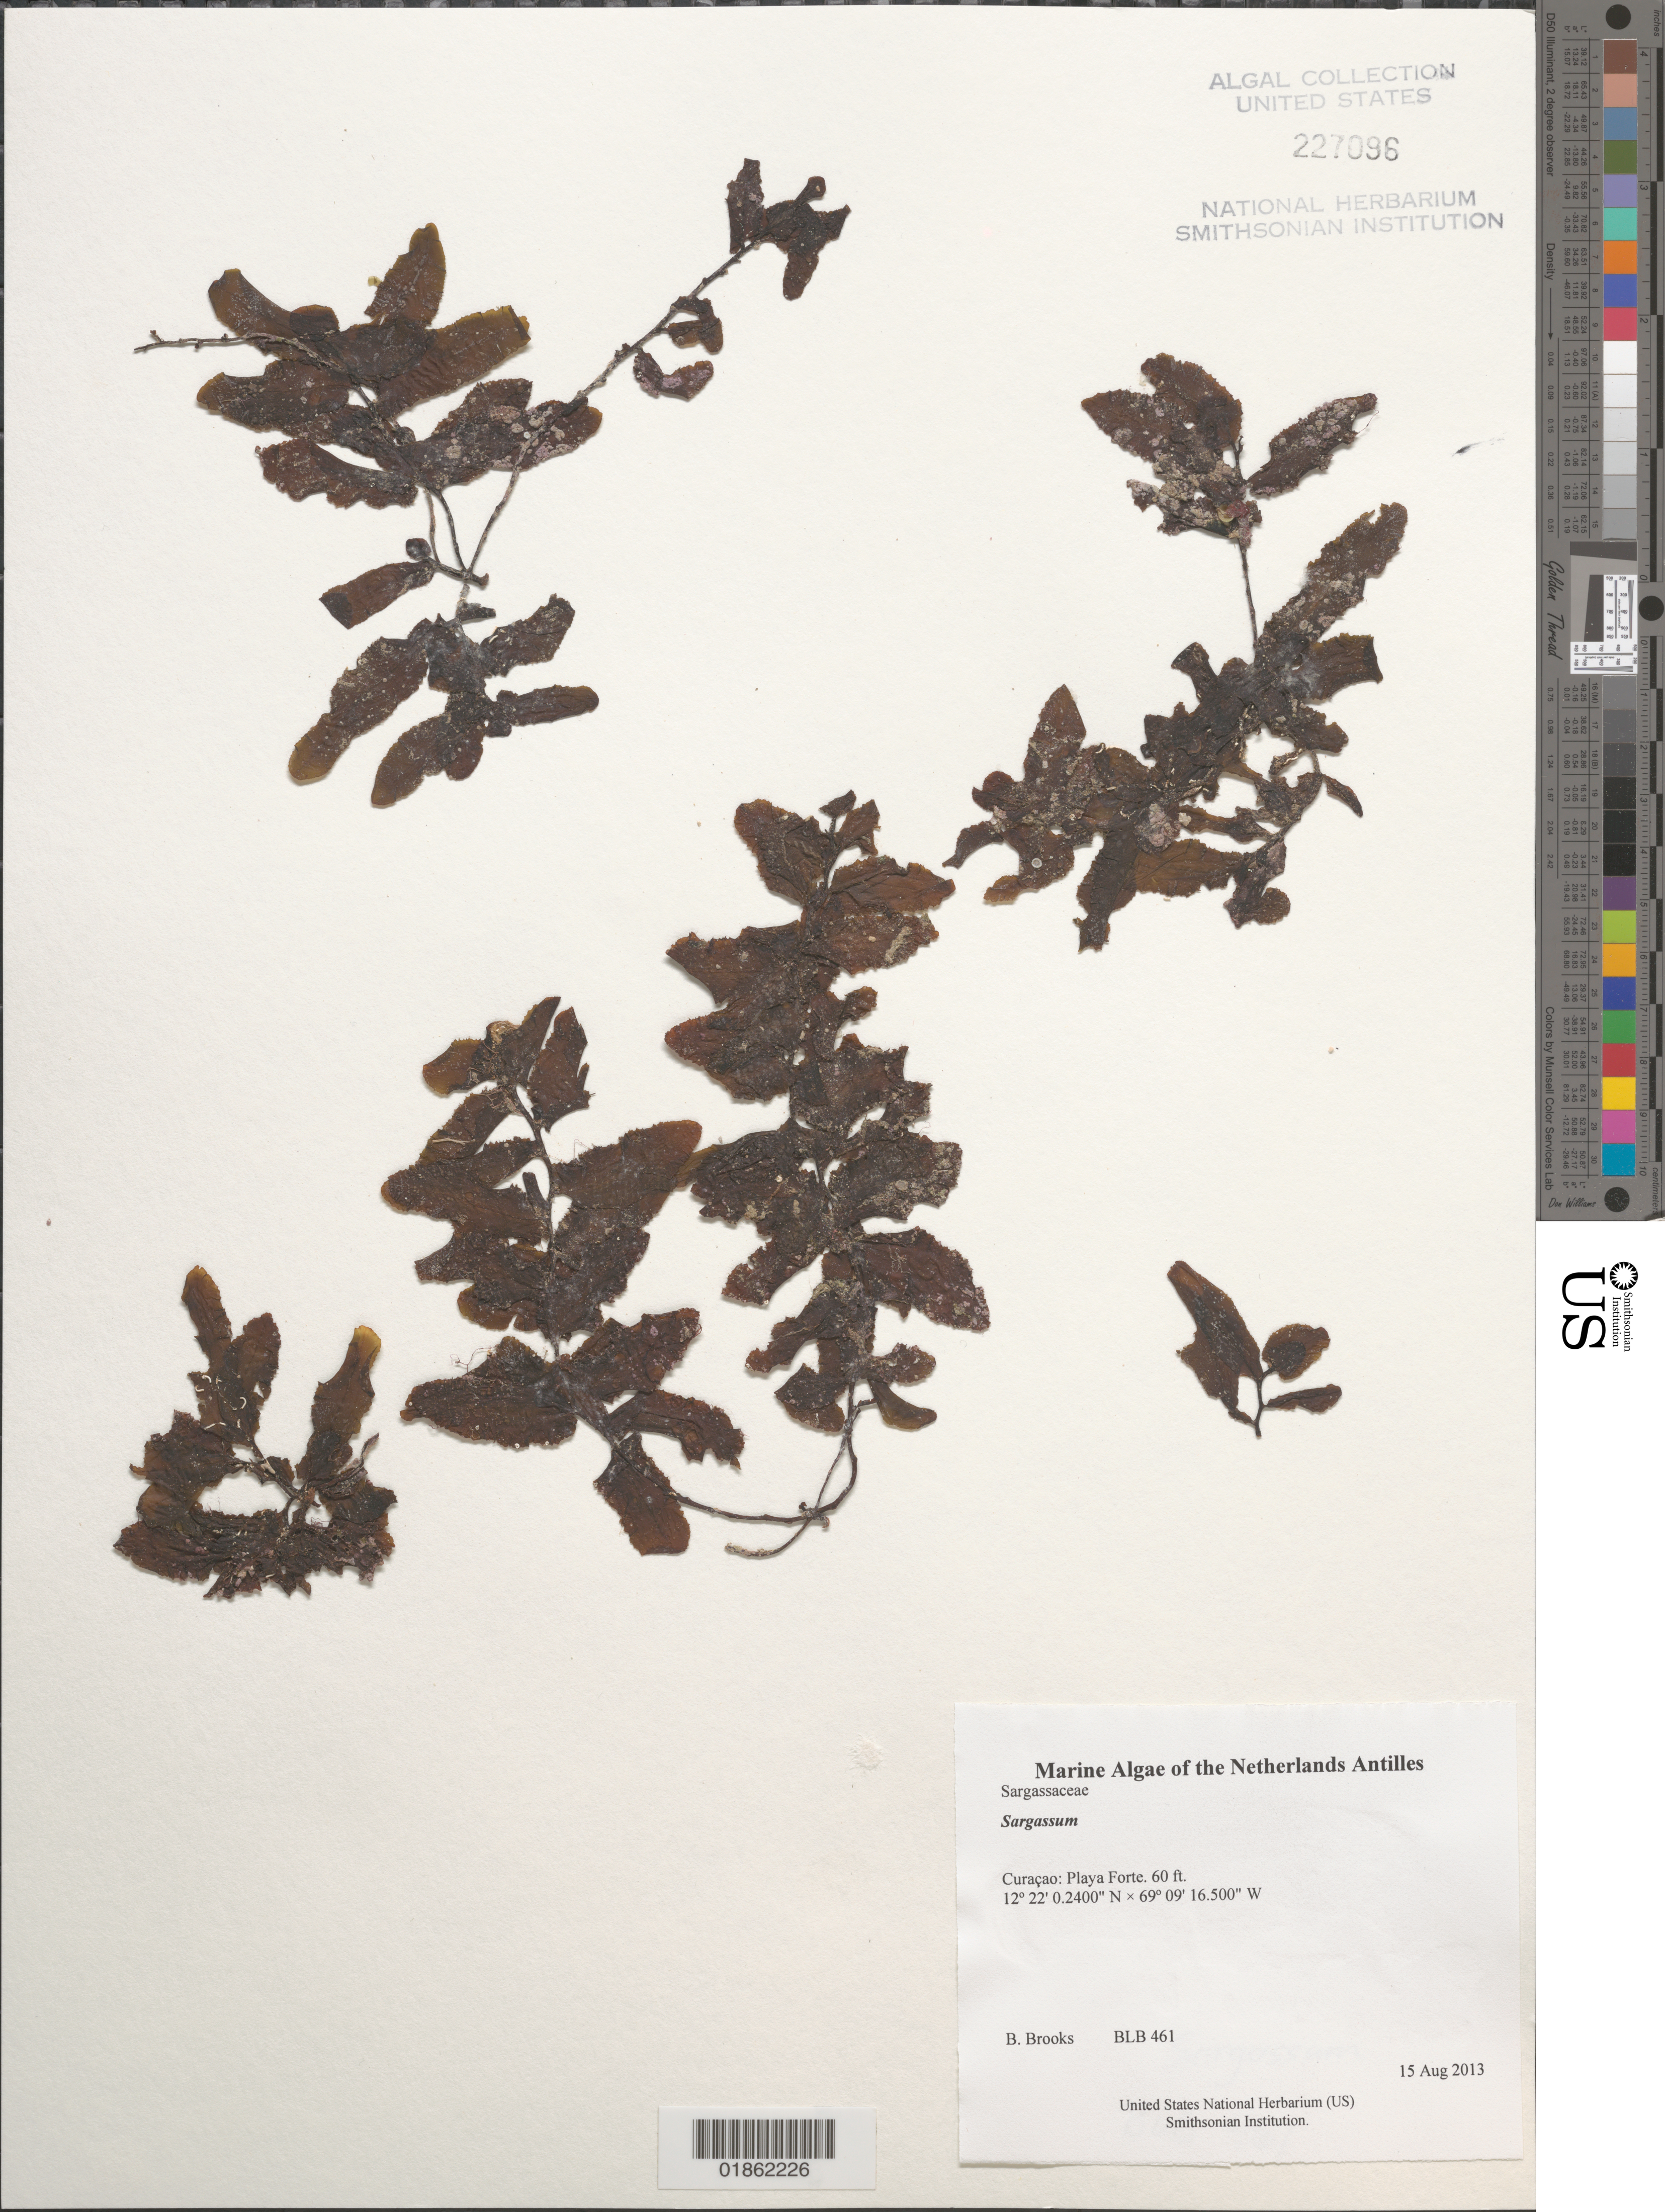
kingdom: Chromista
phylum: Ochrophyta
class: Phaeophyceae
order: Fucales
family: Sargassaceae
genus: Sargassum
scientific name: Sargassum sp.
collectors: B. Brooks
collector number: BLB 461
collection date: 2013-08-15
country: Curaçao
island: Curaçao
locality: Playa Forte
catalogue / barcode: US 227096